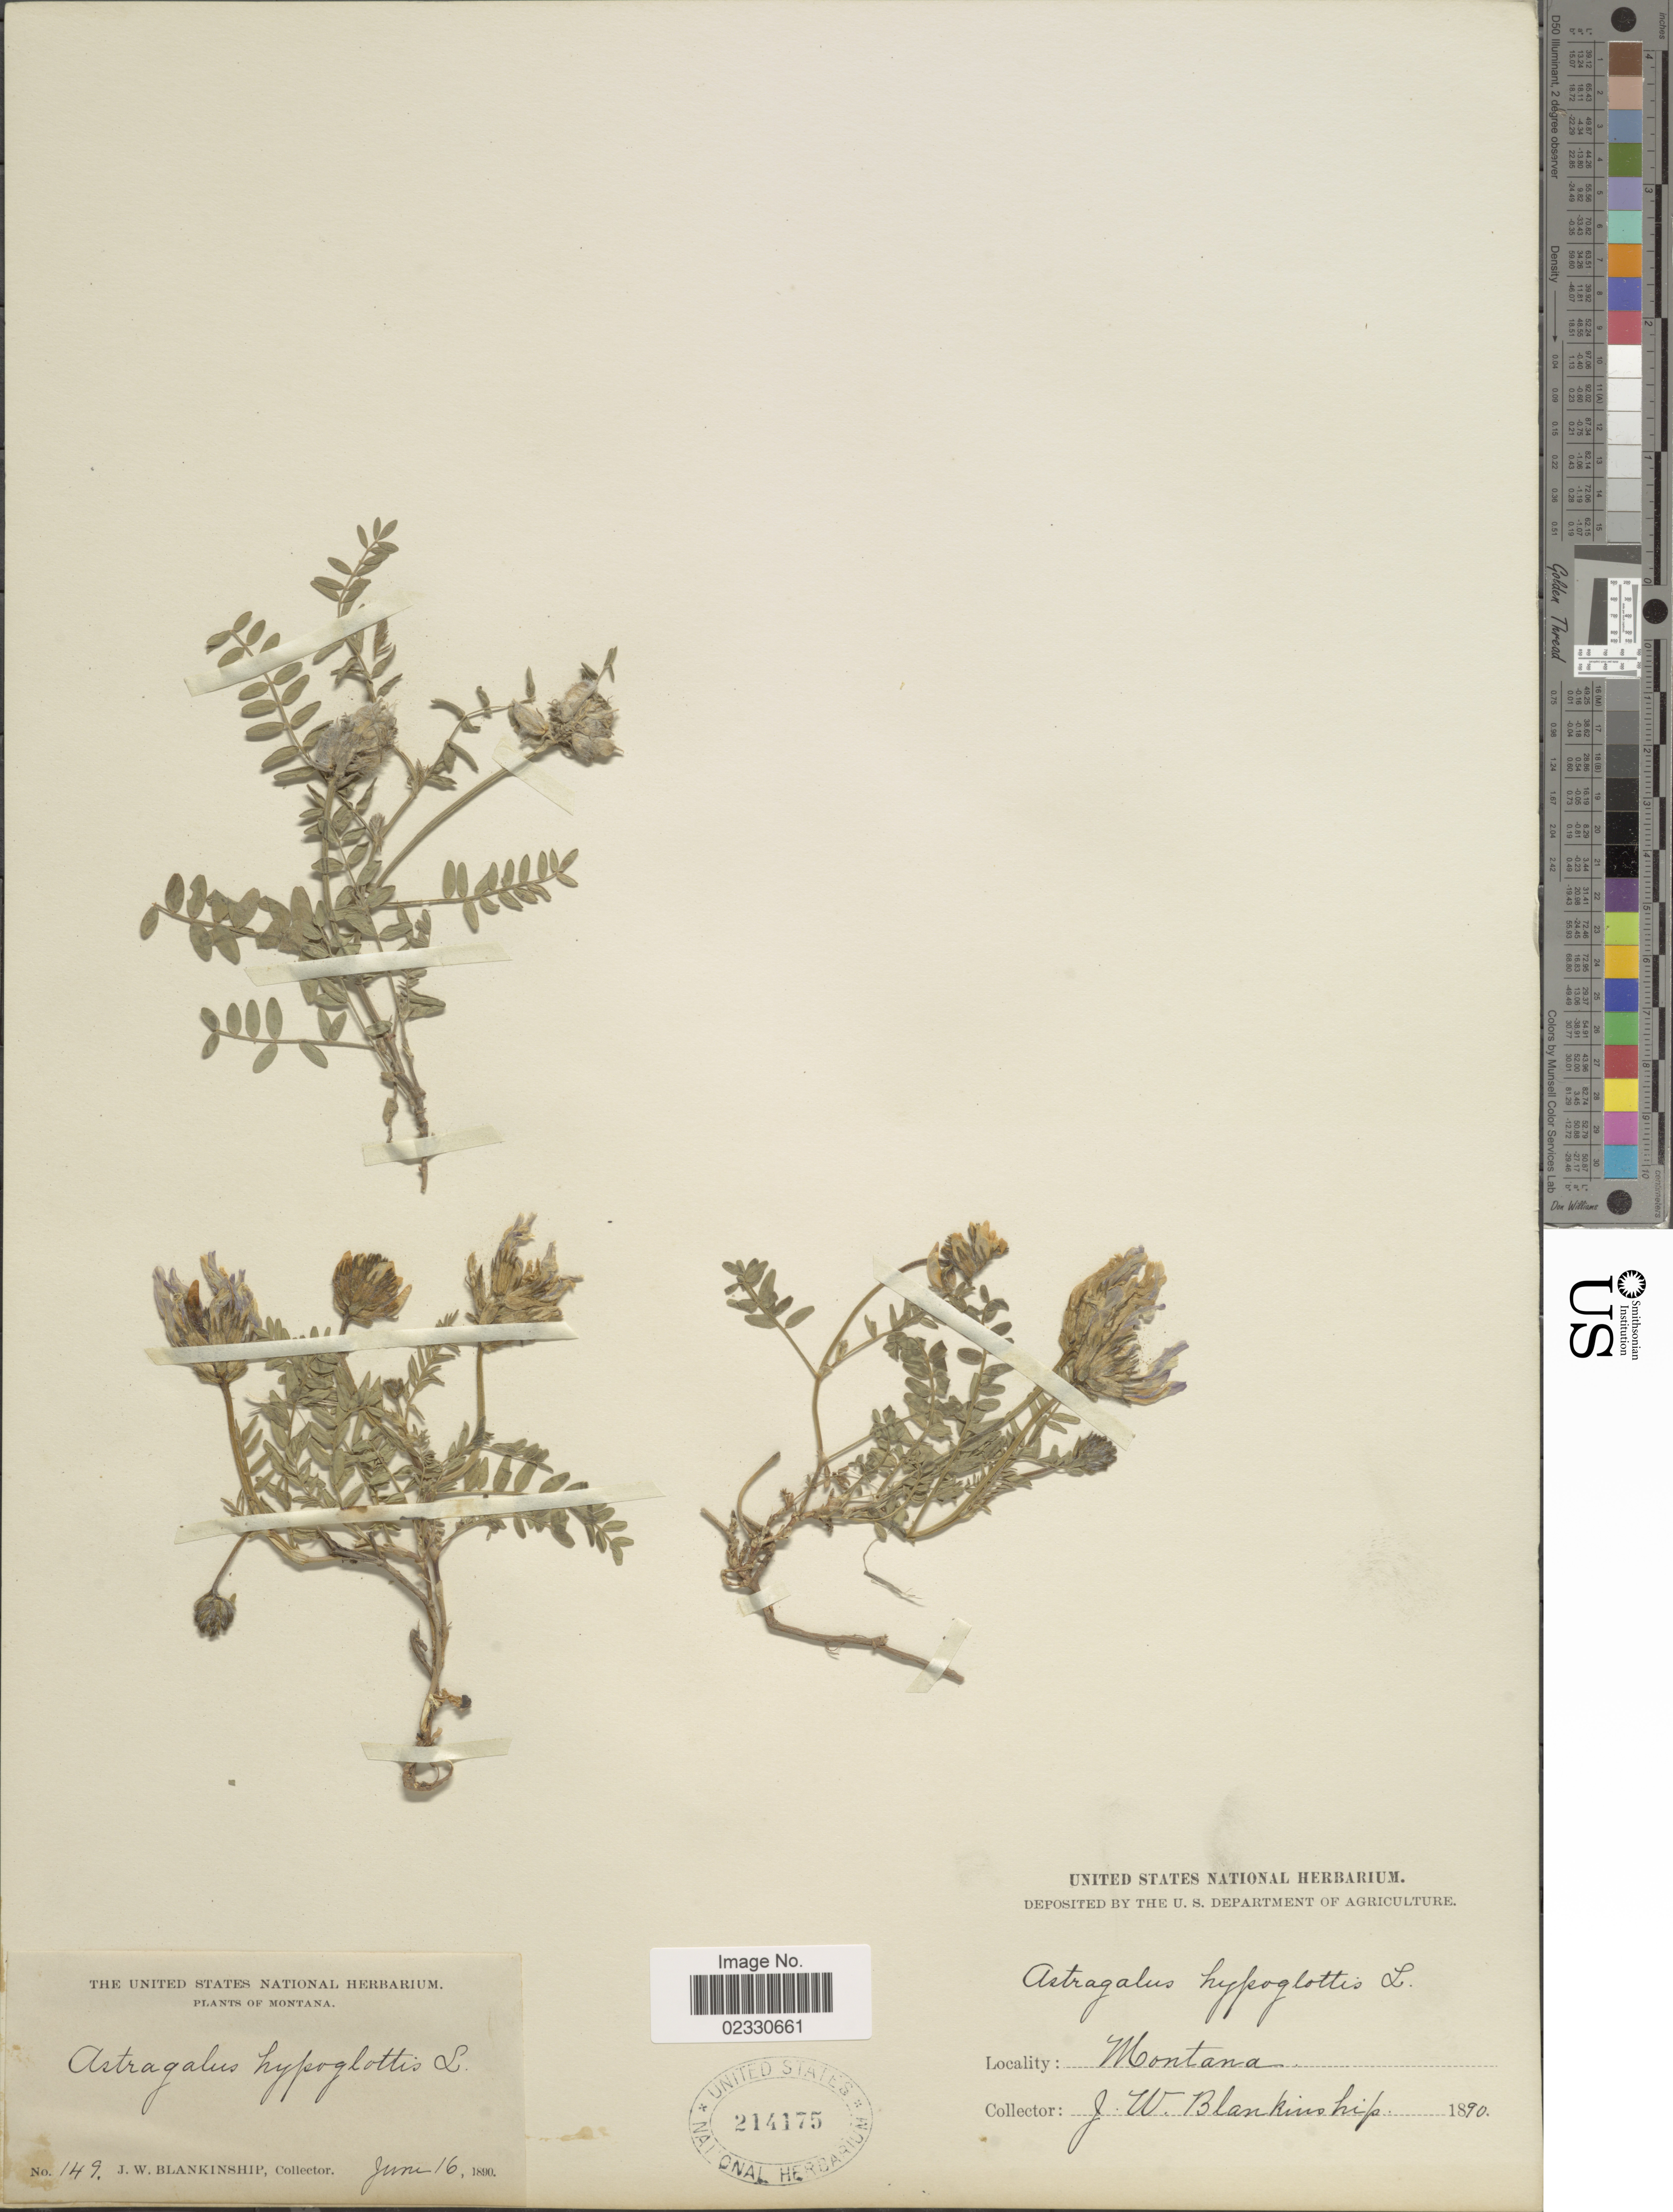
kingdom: Plantae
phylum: Tracheophyta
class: Magnoliopsida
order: Fabales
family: Fabaceae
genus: Astragalus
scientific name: Astragalus dasyglottis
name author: DC.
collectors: J. W. Blankinship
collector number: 149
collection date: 1890-06-16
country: United States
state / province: Montana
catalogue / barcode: US 214175